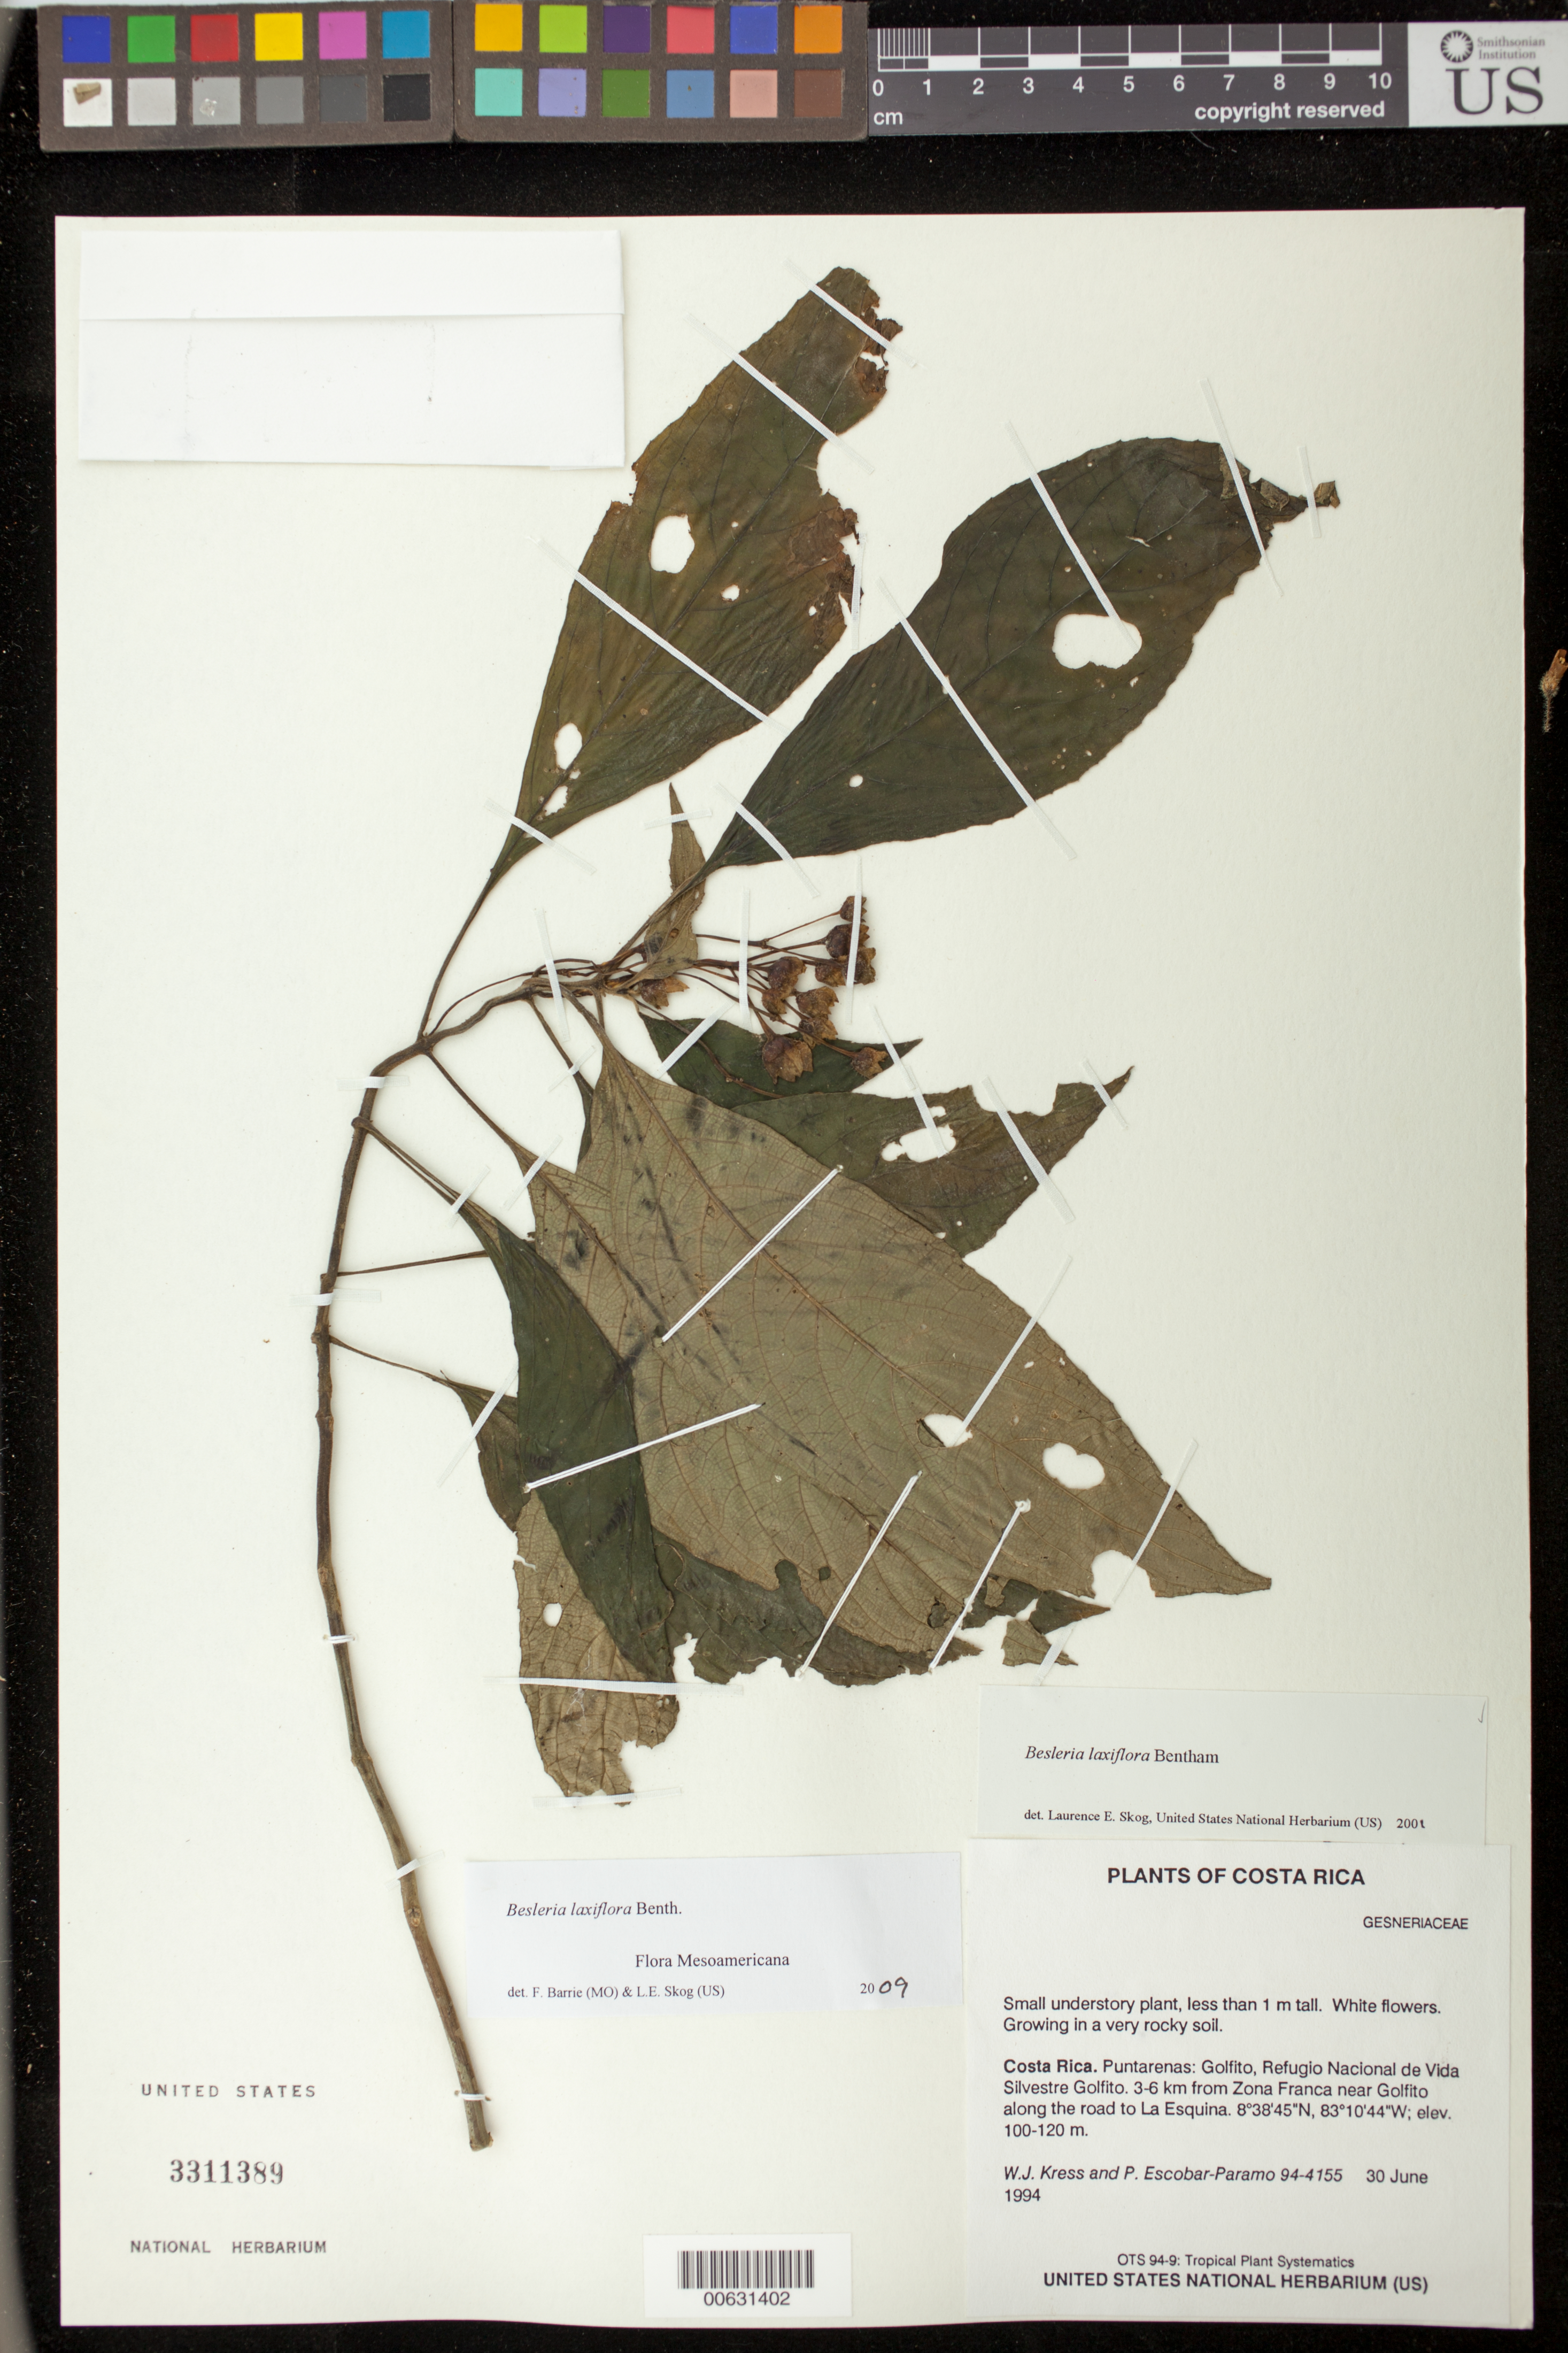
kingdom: Plantae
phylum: Tracheophyta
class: Magnoliopsida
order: Lamiales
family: Gesneriaceae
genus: Besleria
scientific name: Besleria laxiflora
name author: Benth.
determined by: Skog, Laurence E.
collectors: W. J. Kress & P. Escobar-Páramo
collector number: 94- 4155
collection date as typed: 30 Jun 1994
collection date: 1994-06-30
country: Costa Rica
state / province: Puntarenas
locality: Golfito, Refugio Nacional de Vida Silvestre Golfito, 3-6 km from Zona Franca near Golfito along the road to La Esquina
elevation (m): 100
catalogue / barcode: US 3311389